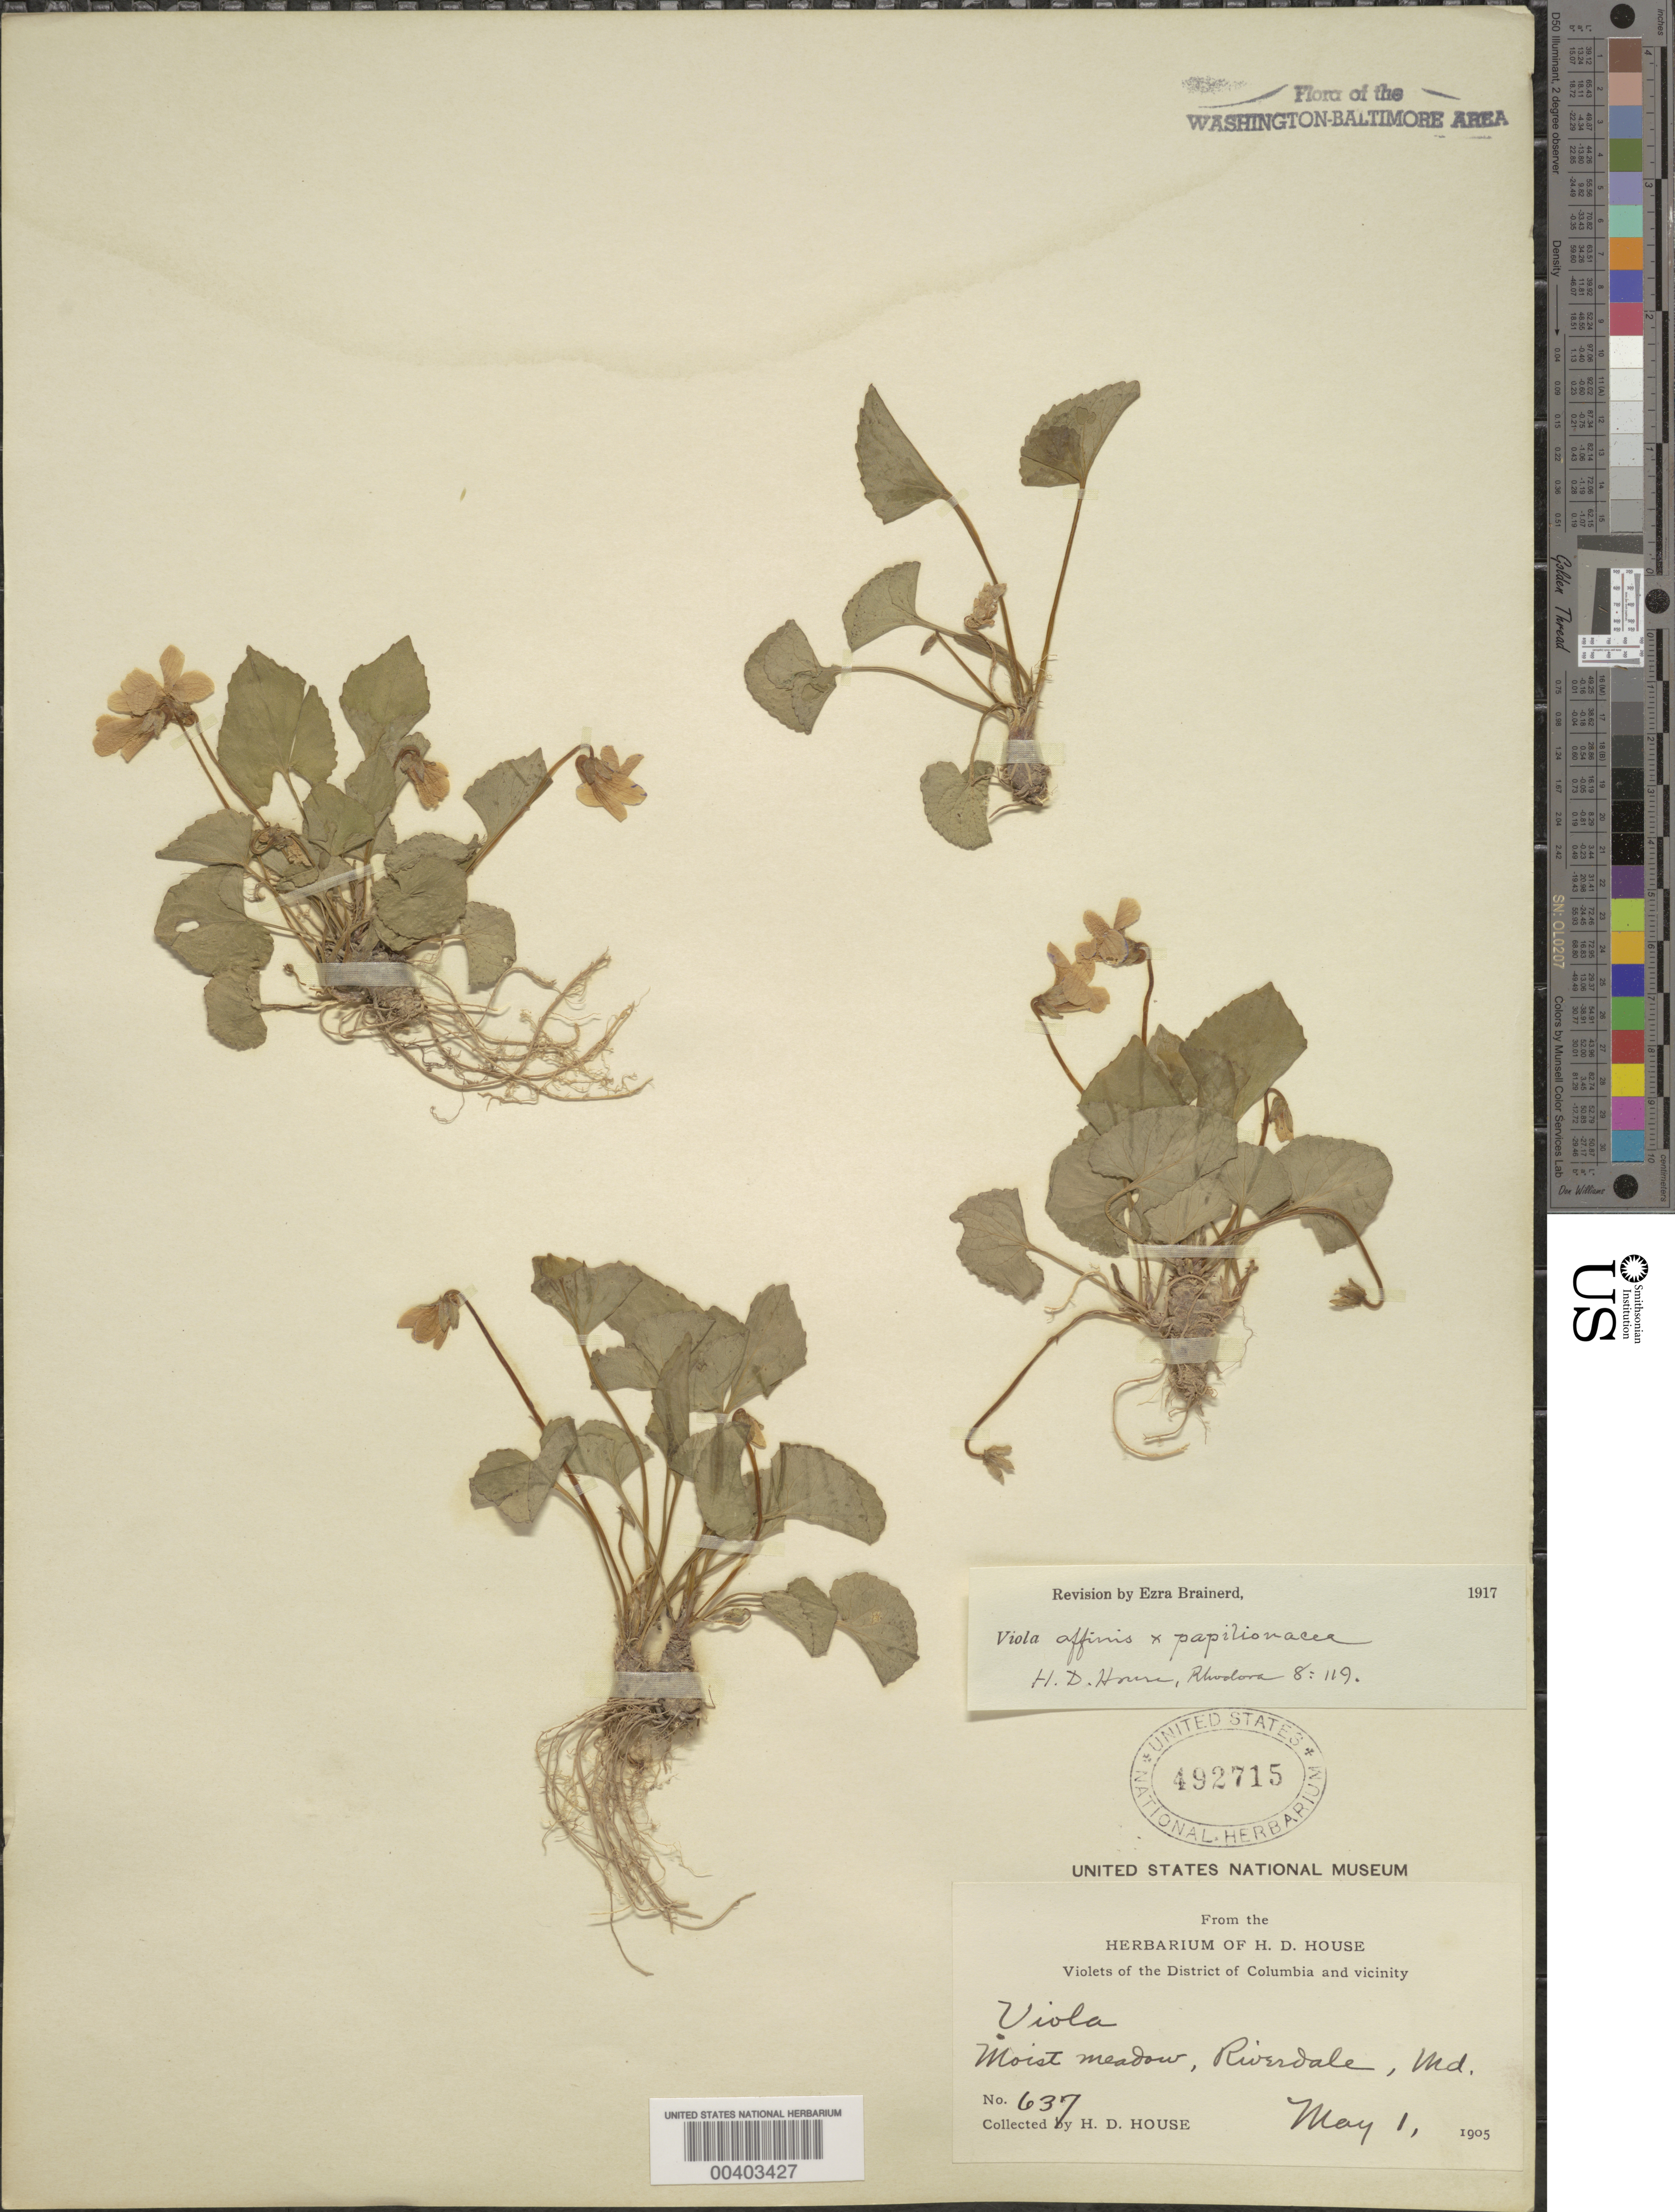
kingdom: Plantae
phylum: Tracheophyta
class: Magnoliopsida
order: Malpighiales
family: Violaceae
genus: Viola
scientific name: Viola sororia var. affinis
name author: (LeConte) McKinney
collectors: H. D. House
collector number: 637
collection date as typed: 01 May 1905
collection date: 1905-05-01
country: United States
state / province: Maryland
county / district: Prince George's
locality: Riverdale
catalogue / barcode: US 492715